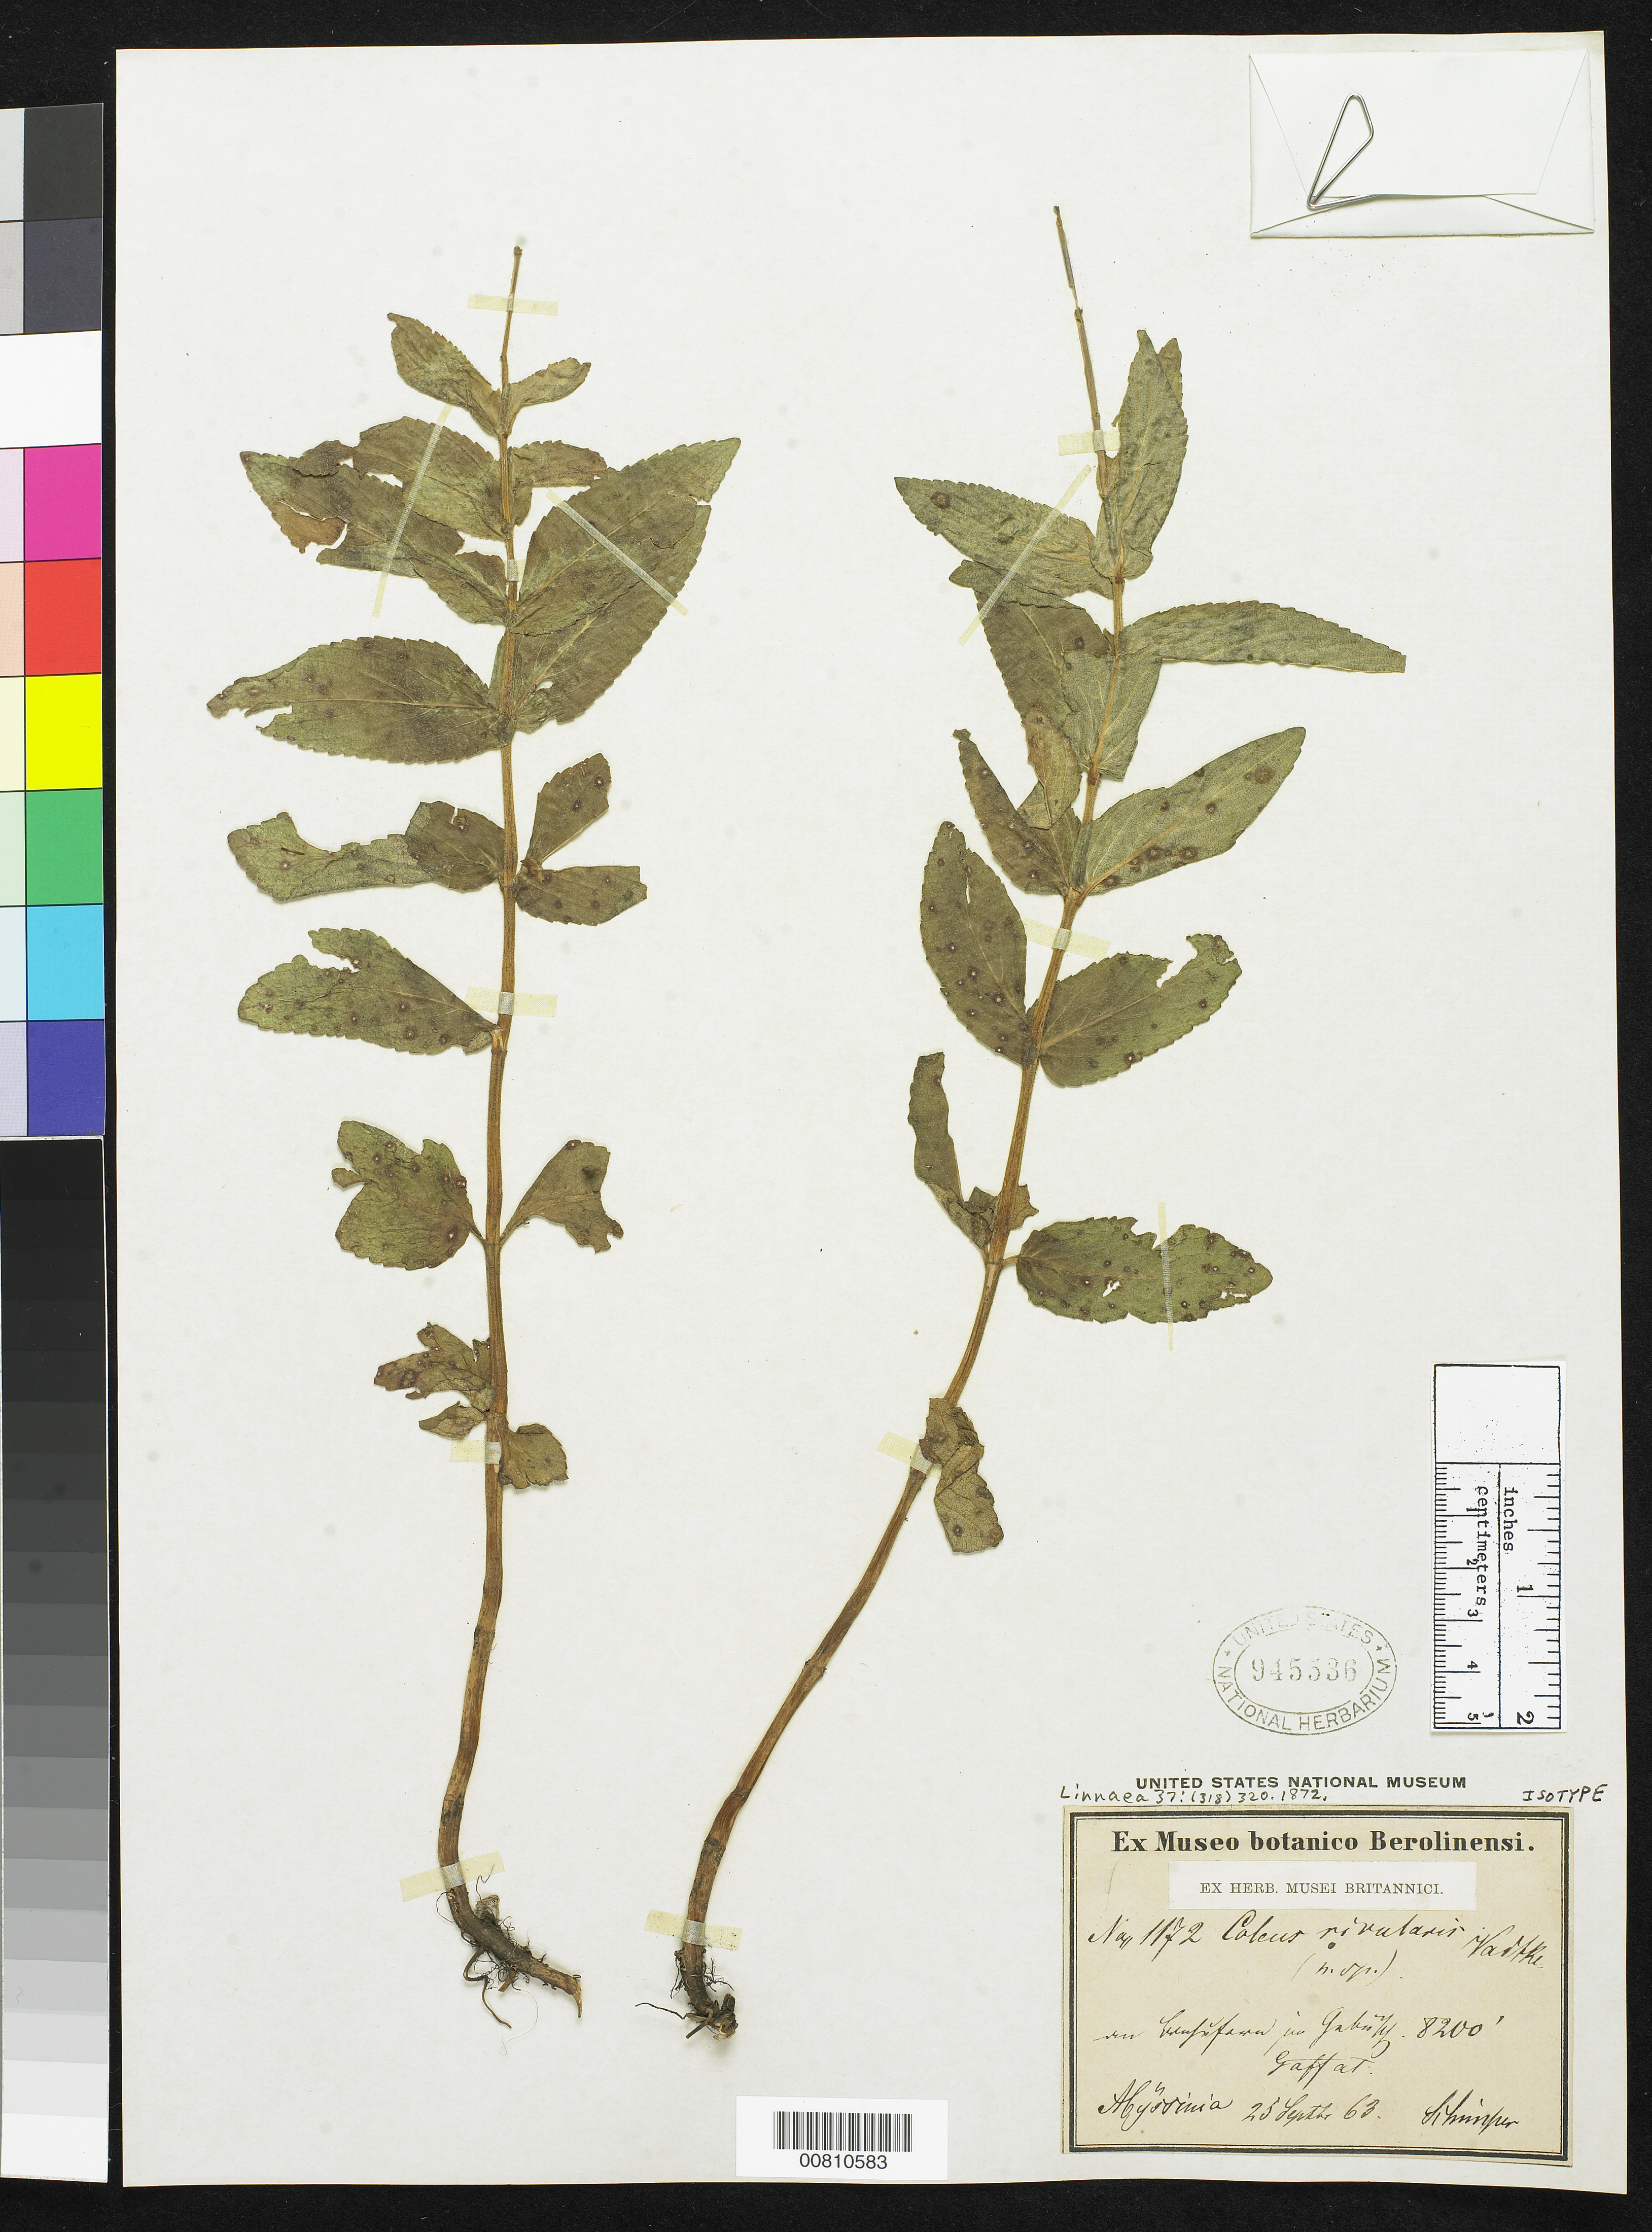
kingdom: Plantae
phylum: Tracheophyta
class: Magnoliopsida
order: Lamiales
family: Lamiaceae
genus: Coleus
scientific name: Coleus rivularis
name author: Vatke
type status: Isotype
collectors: G. W. Schimper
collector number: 1172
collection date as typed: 25 Sep 1863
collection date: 1863-09-25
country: Ethiopia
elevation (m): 2499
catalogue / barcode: US 945536